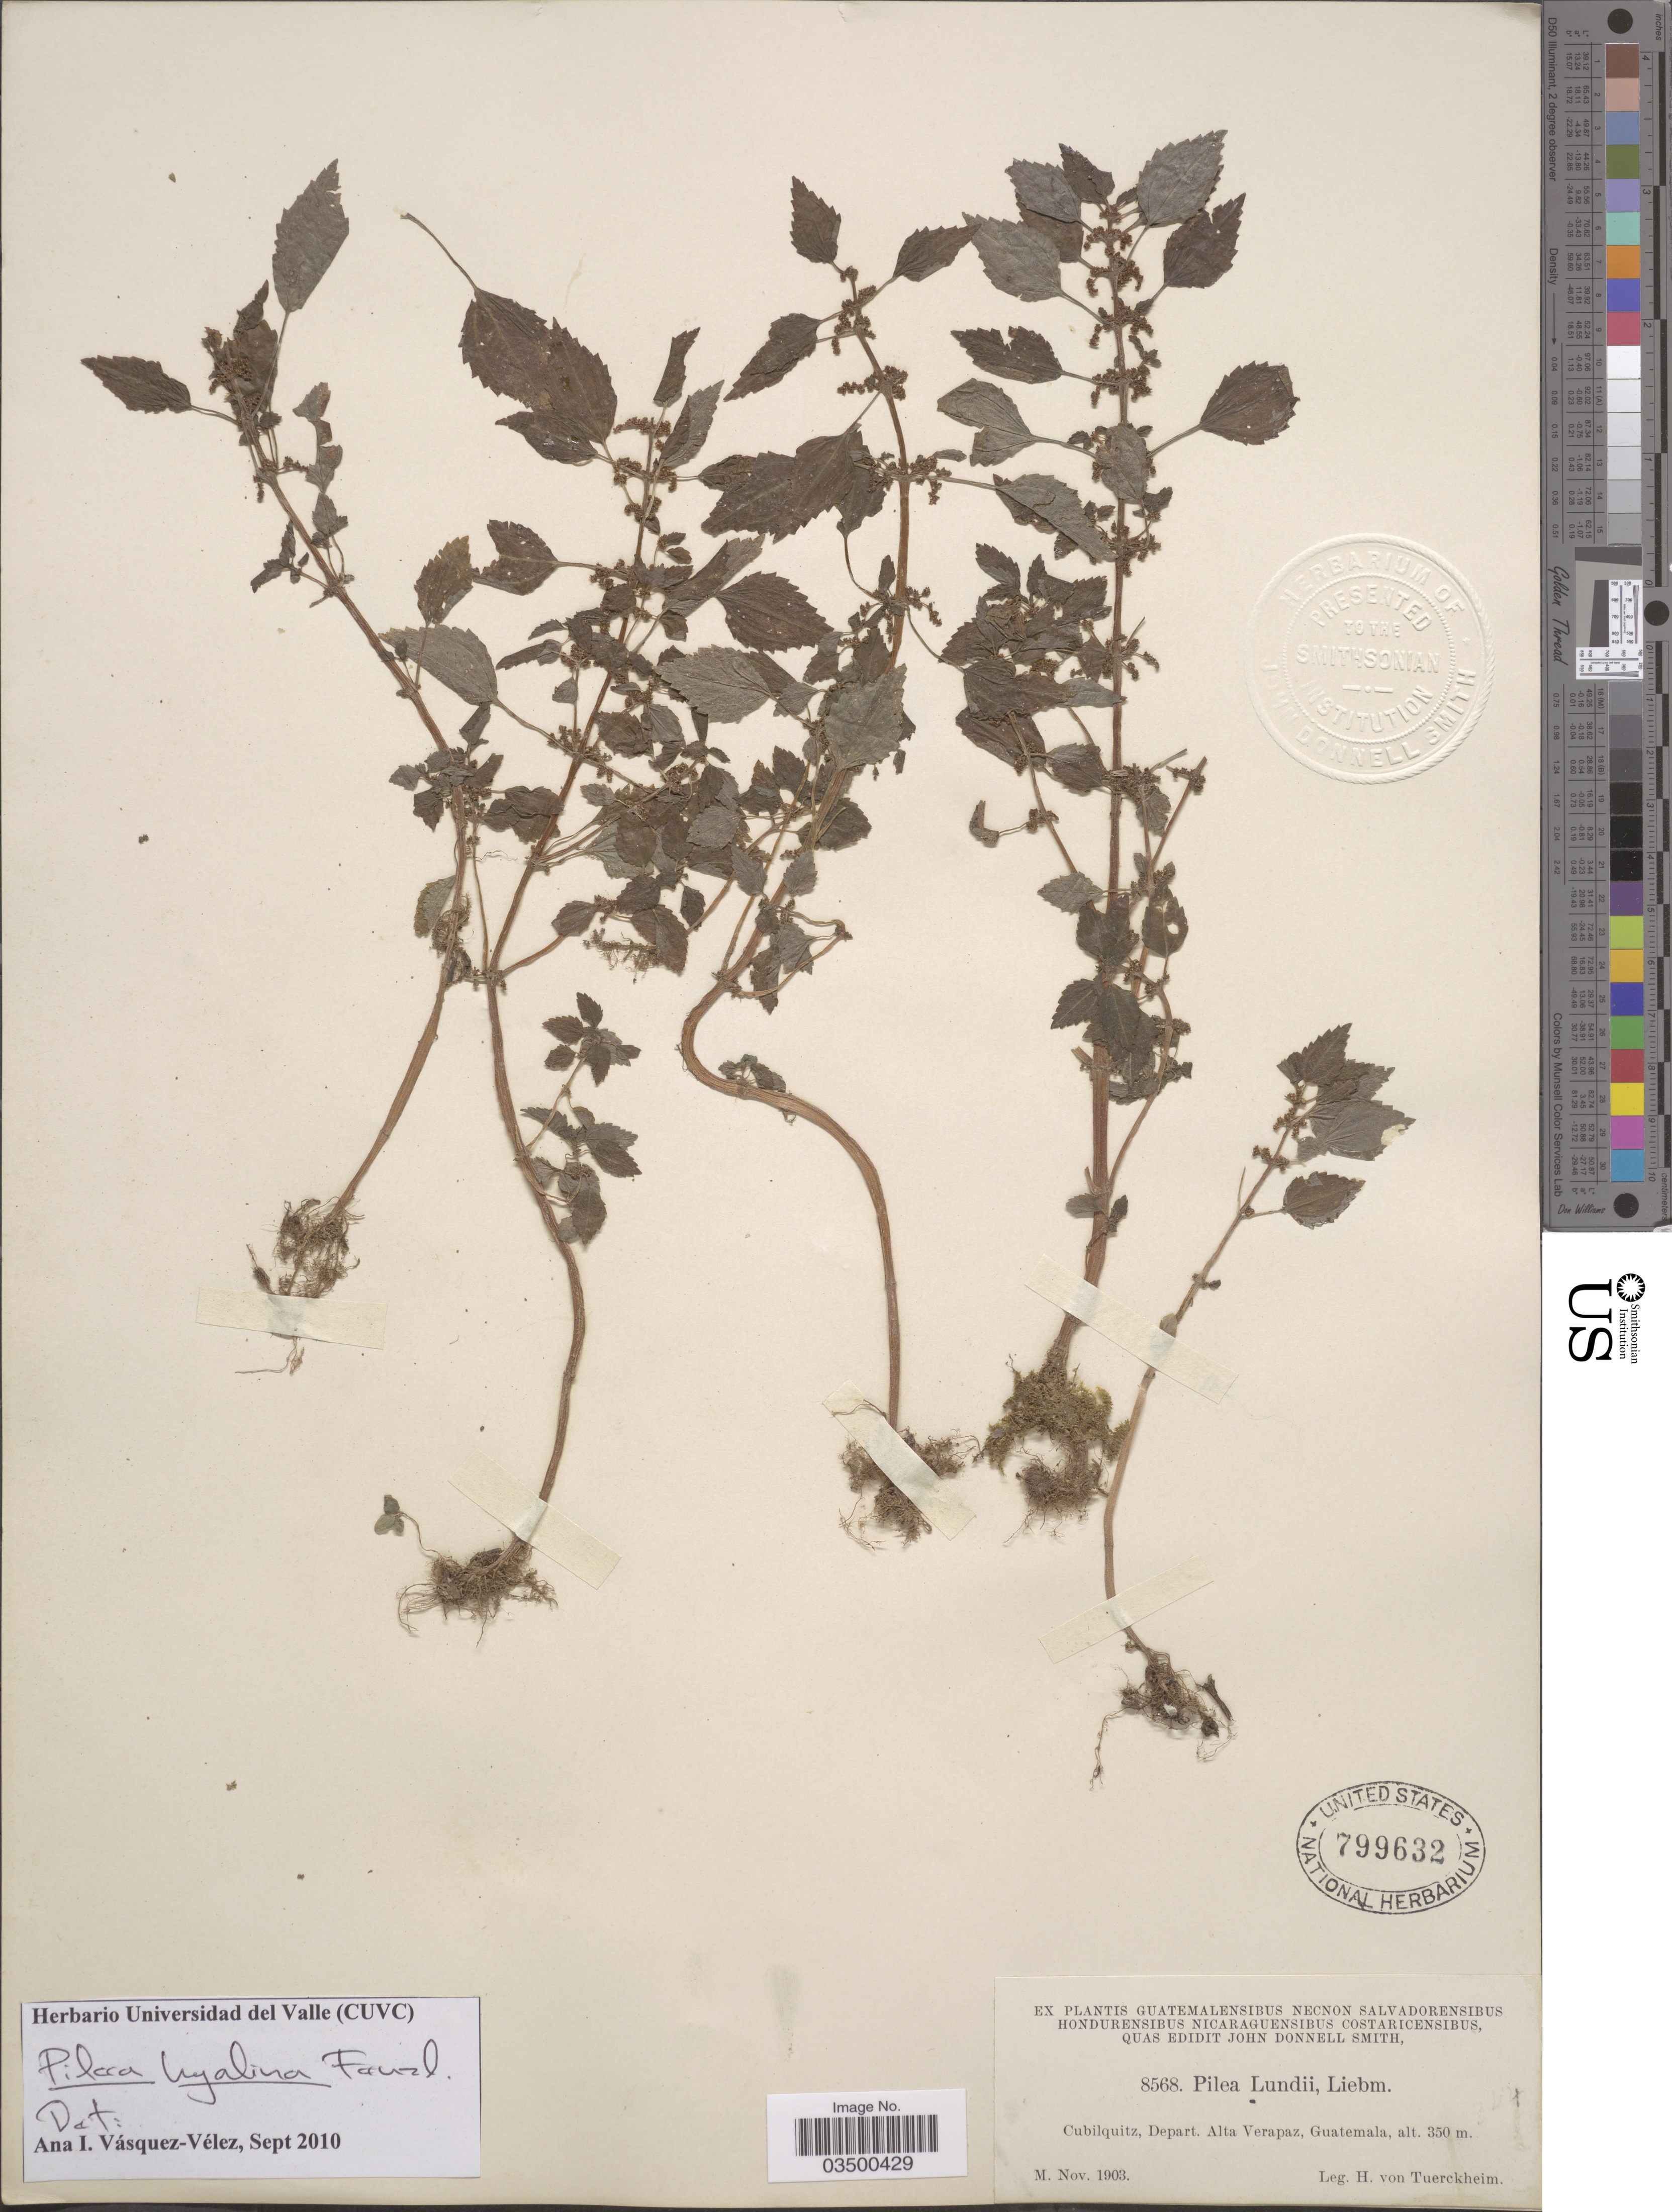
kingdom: Plantae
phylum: Tracheophyta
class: Magnoliopsida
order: Rosales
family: Urticaceae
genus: Pilea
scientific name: Pilea hyalina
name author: Fenzl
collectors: H. von Türckheim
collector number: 8568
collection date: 1903-11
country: Guatemala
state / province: Alta Verapaz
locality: Cubilquitz, Depart. Alta Verapaz.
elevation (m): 350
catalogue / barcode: US 799632